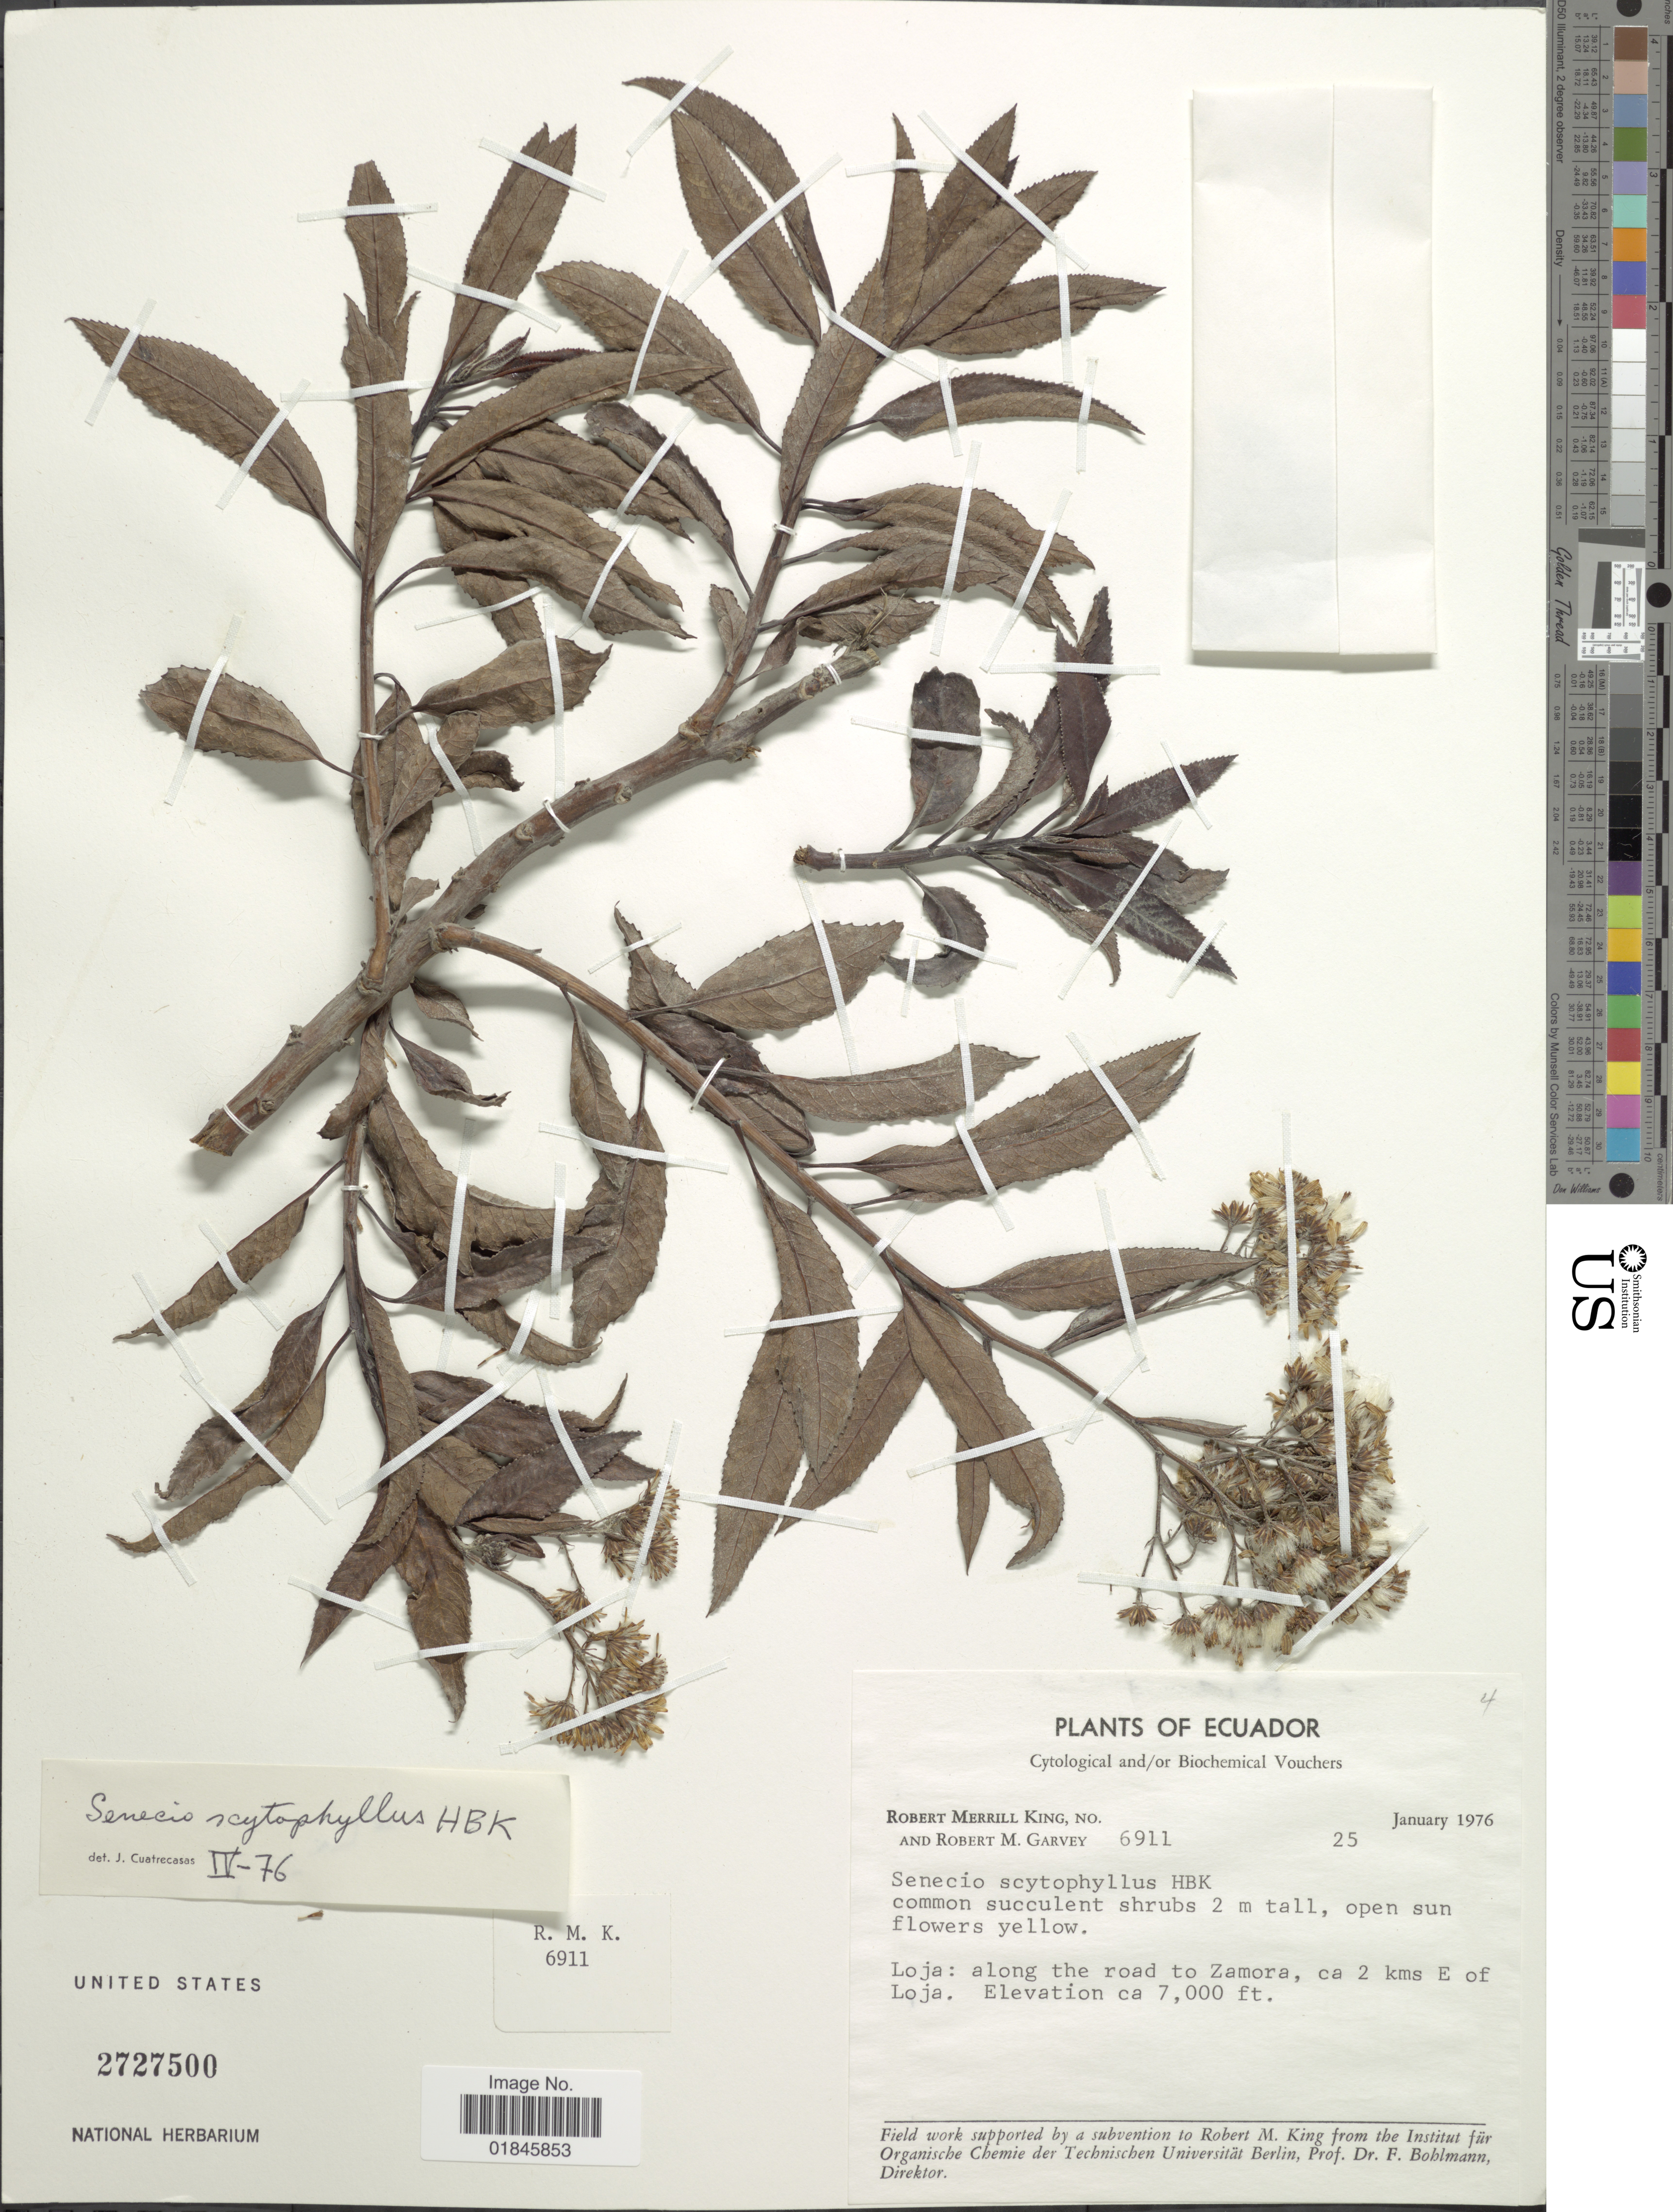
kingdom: Plantae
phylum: Tracheophyta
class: Magnoliopsida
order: Asterales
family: Asteraceae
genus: Pentacalia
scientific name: Pentacalia scitophylla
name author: Kunth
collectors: R. M. King & R. Garvey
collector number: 6911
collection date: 1976-01-25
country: Ecuador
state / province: Loja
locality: Loja: along the road to Zamora, ca 2 kms E of Loja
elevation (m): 2134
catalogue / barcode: US 2727500